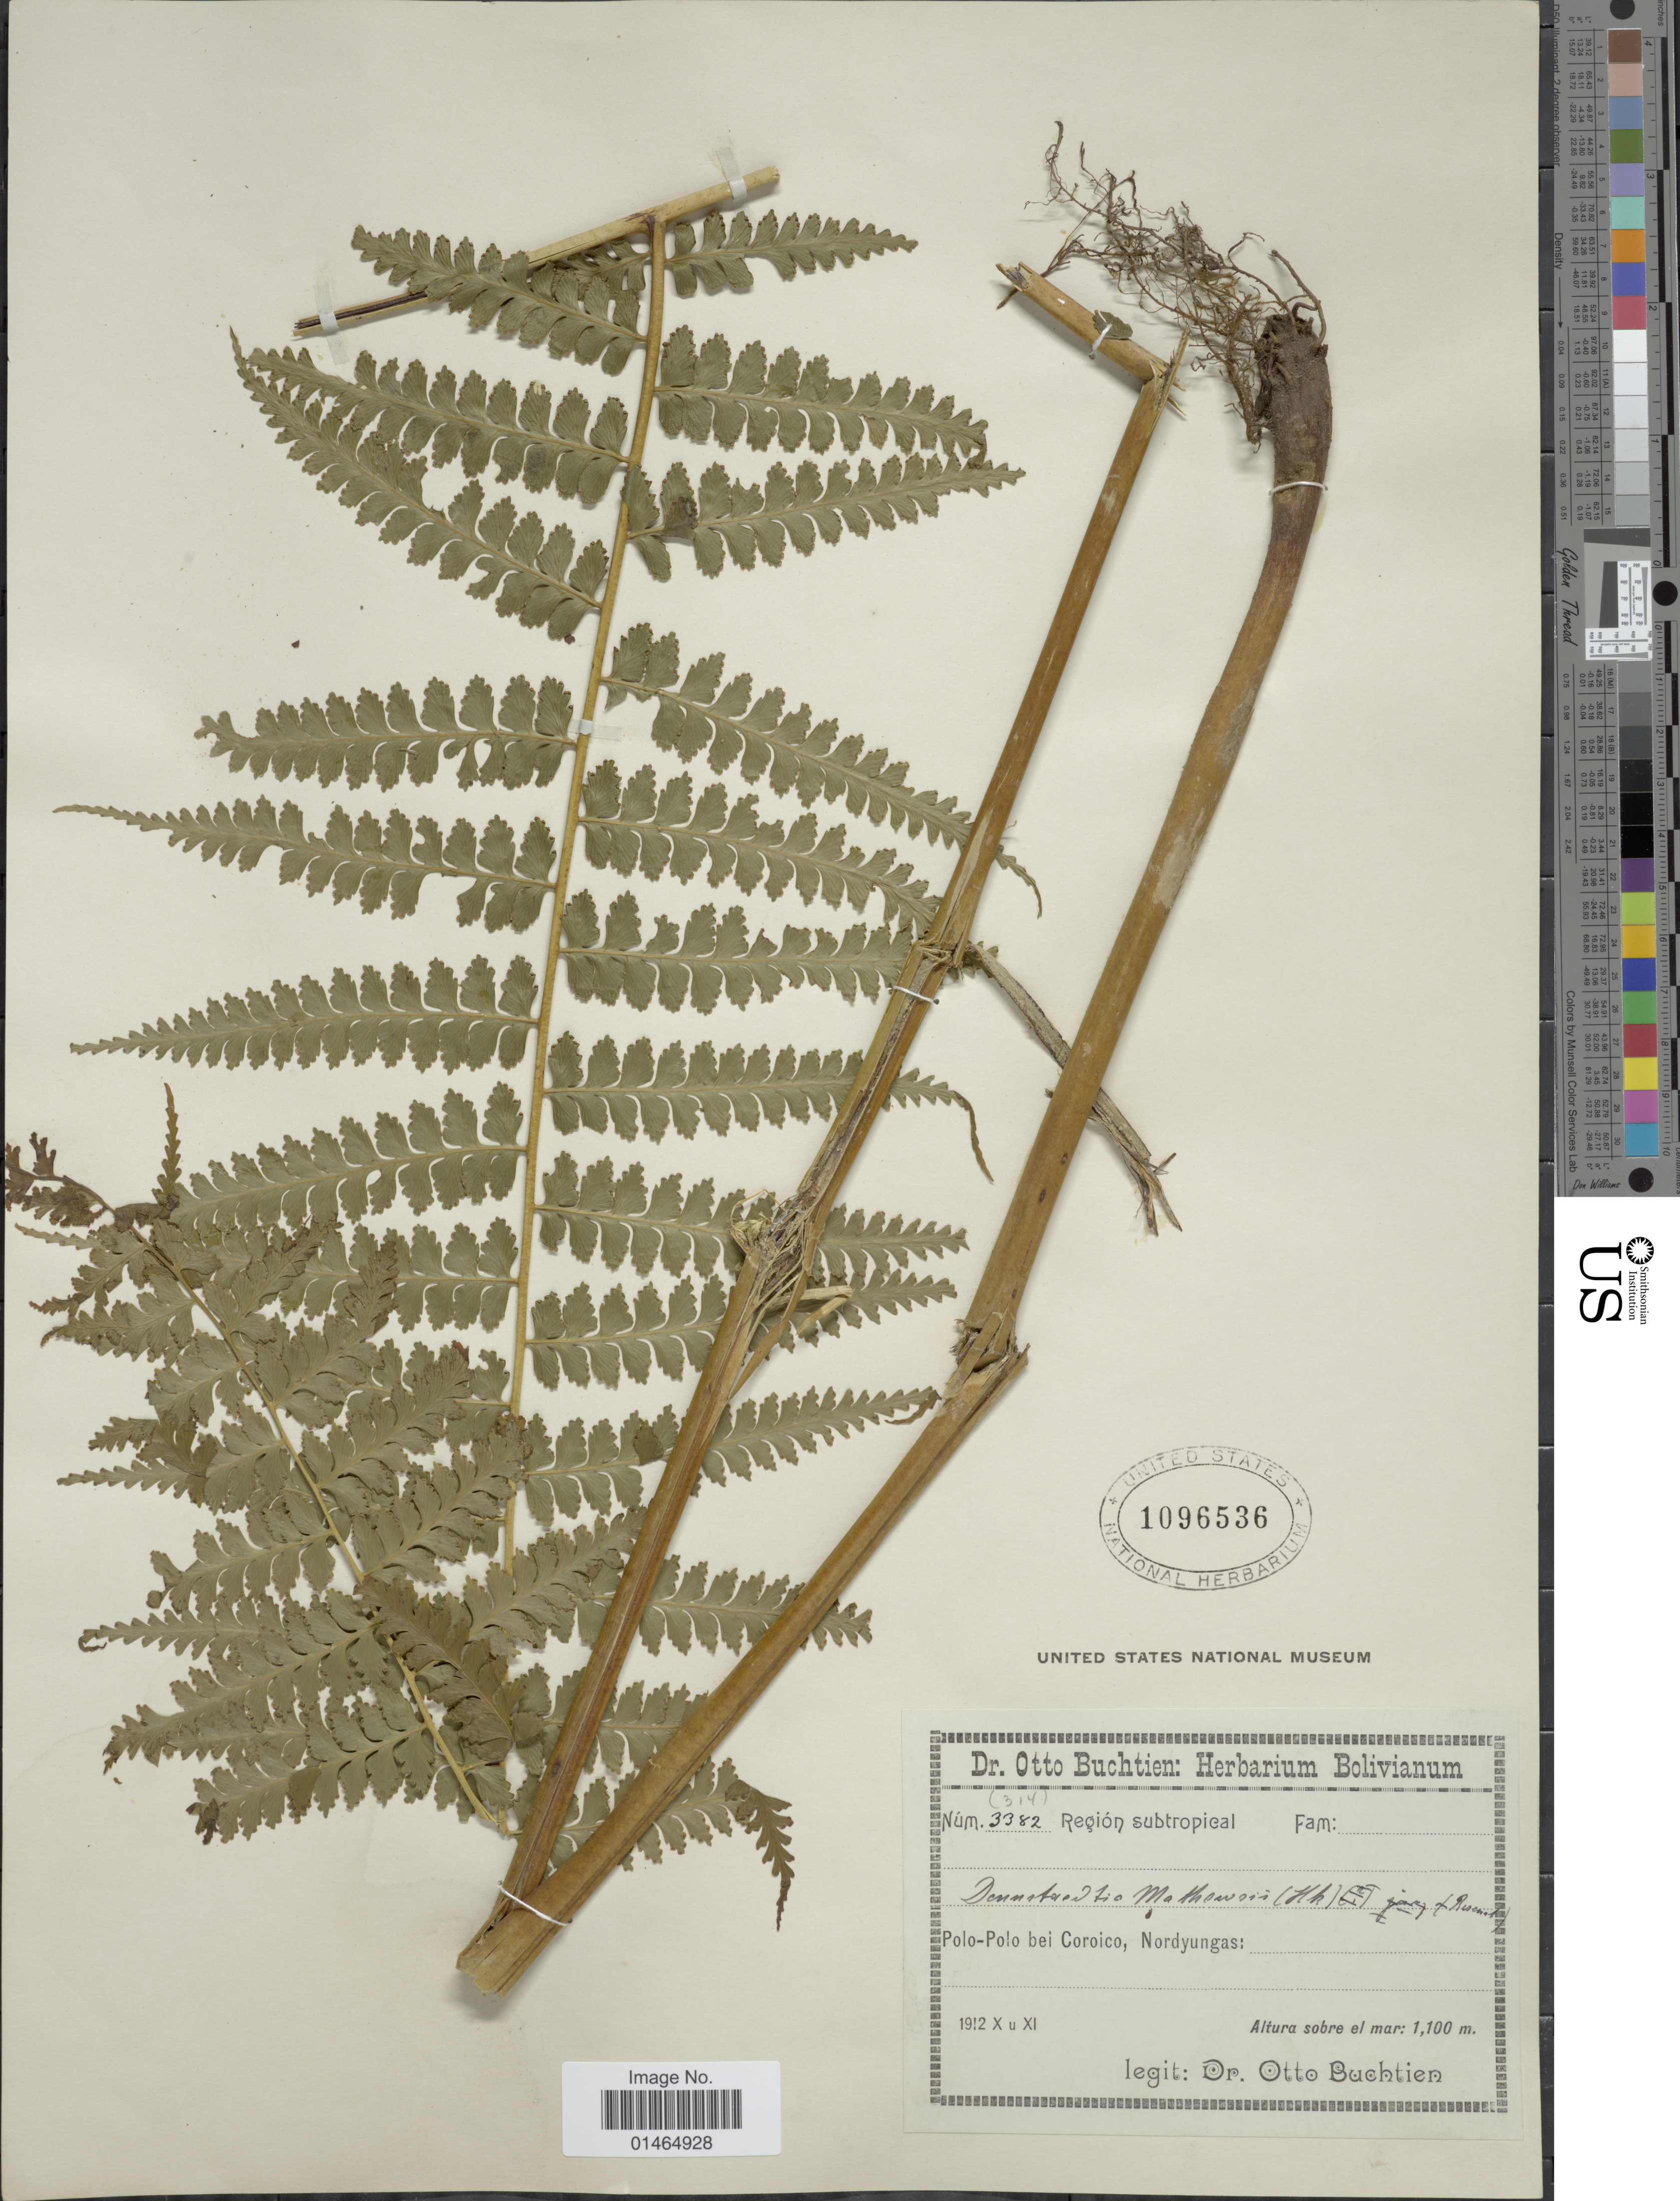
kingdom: Plantae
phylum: Tracheophyta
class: Polypodiopsida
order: Polypodiales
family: Dennstaedtiaceae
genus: Dennstaedtia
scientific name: Dennstaedtia obtusifolia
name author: (Willd.) T. Moore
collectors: O. Buchtien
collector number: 3382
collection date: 1912-10/1912-11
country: Bolivia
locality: Polo-Polo bei Coroico, Nordyungas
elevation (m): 1100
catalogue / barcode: US 1096536